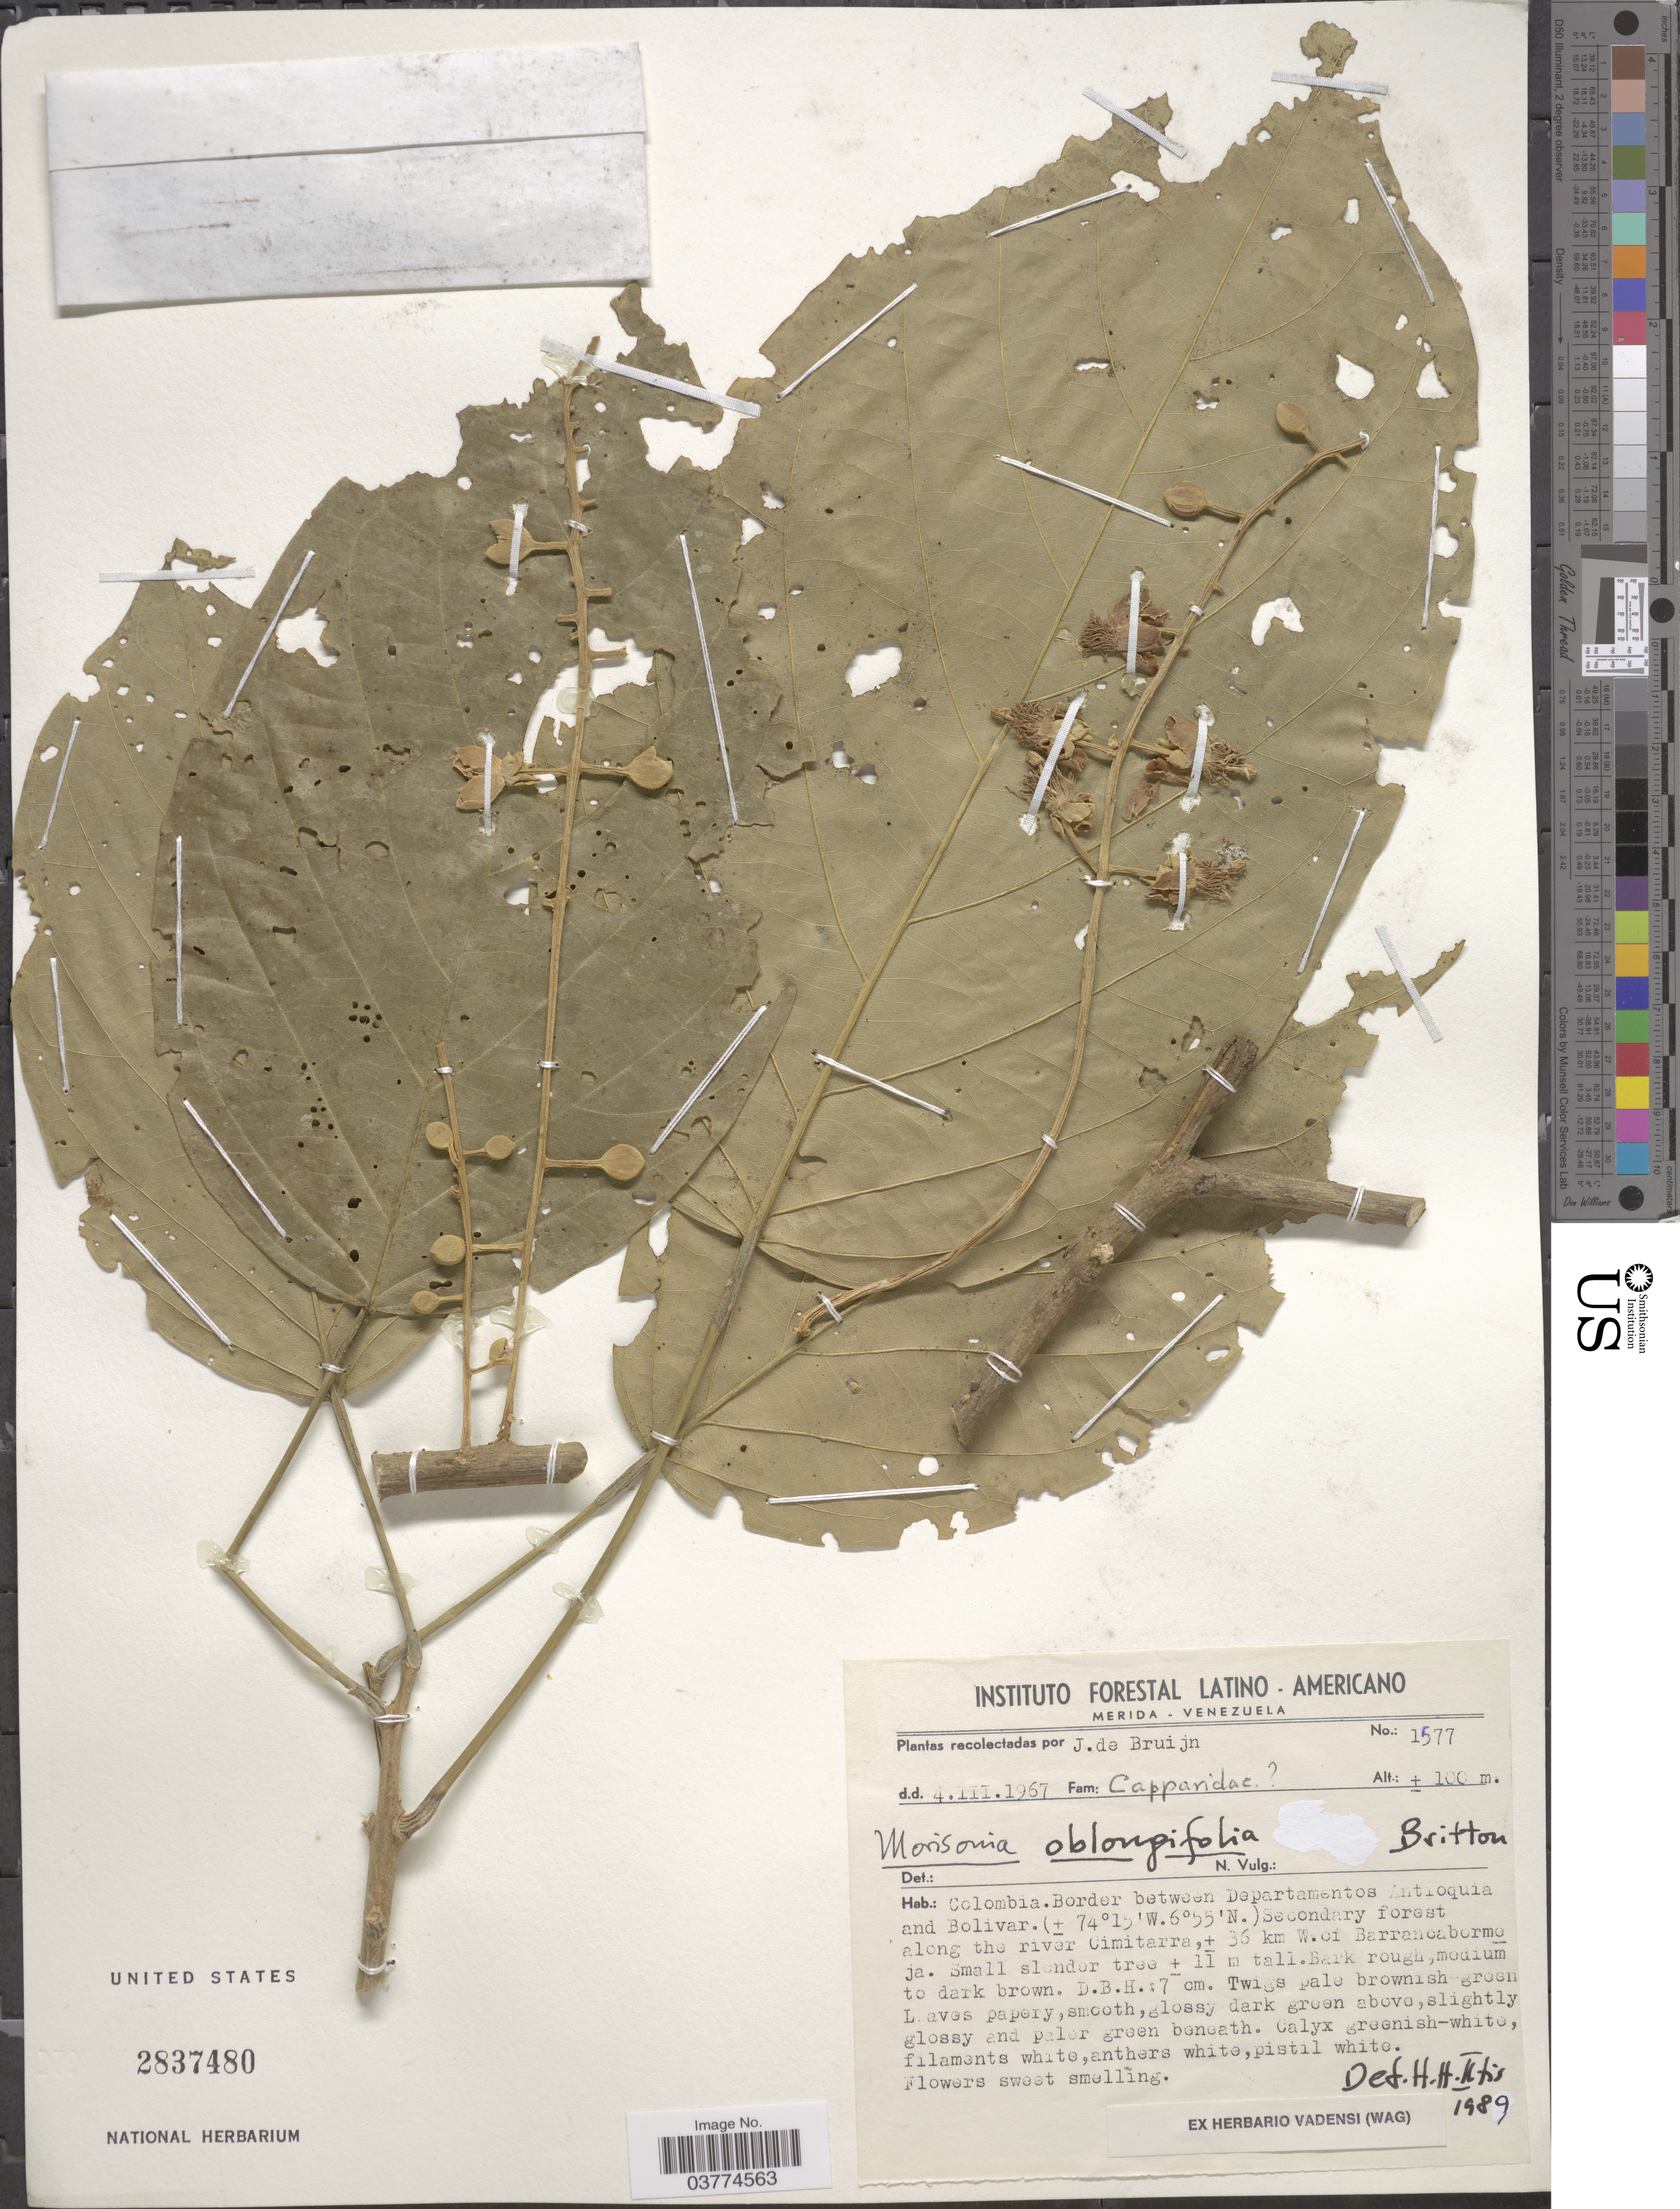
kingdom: Plantae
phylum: Tracheophyta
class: Magnoliopsida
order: Brassicales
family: Capparaceae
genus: Morisonia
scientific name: Morisonia oblongifolia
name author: Britton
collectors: J. Bruijn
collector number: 1577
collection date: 1967-03-04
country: Colombia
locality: Border between Departamentos Antioquia and Bolivar.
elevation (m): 100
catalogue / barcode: US 2837480